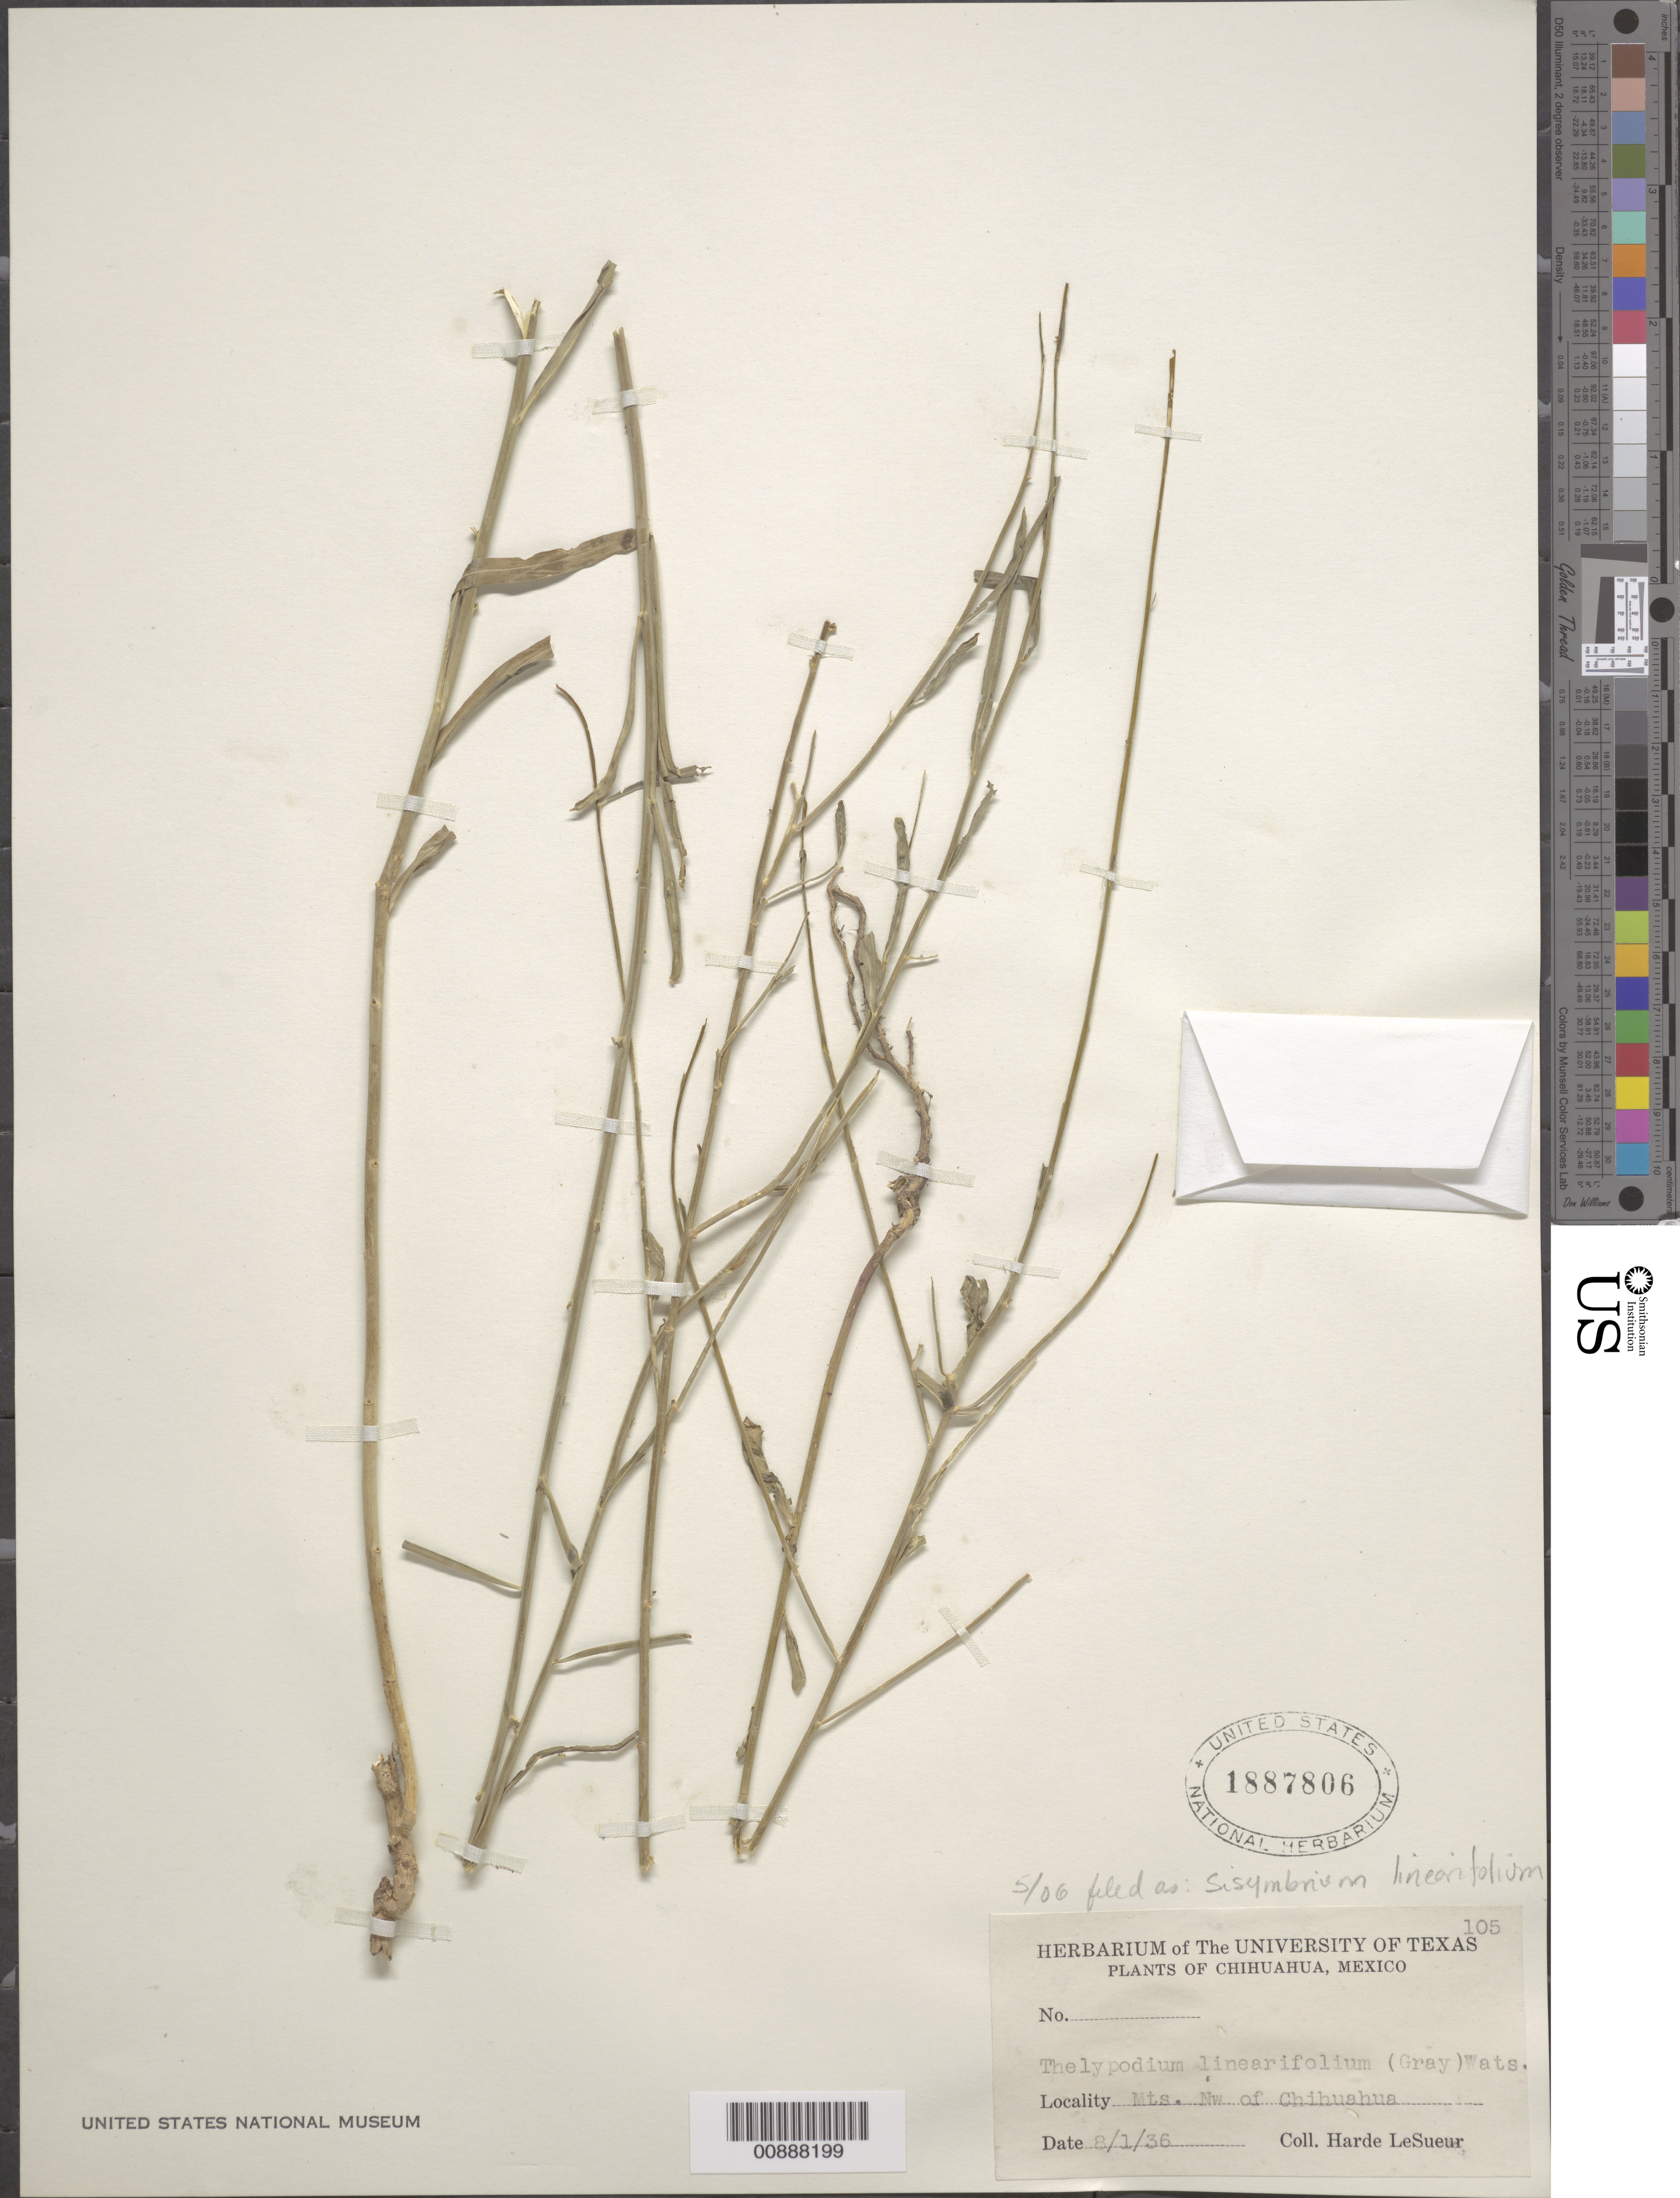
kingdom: Plantae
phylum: Tracheophyta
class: Magnoliopsida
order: Brassicales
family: Brassicaceae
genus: Sisymbrium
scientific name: Sisymbrium linearifolium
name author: (A. Gray) Payson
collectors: D. H. LeSueur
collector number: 105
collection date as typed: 01 Aug 1936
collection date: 1936-08-01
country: Mexico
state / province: Chihuahua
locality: Mts. NW of Chihuahua.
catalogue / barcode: US 1887806